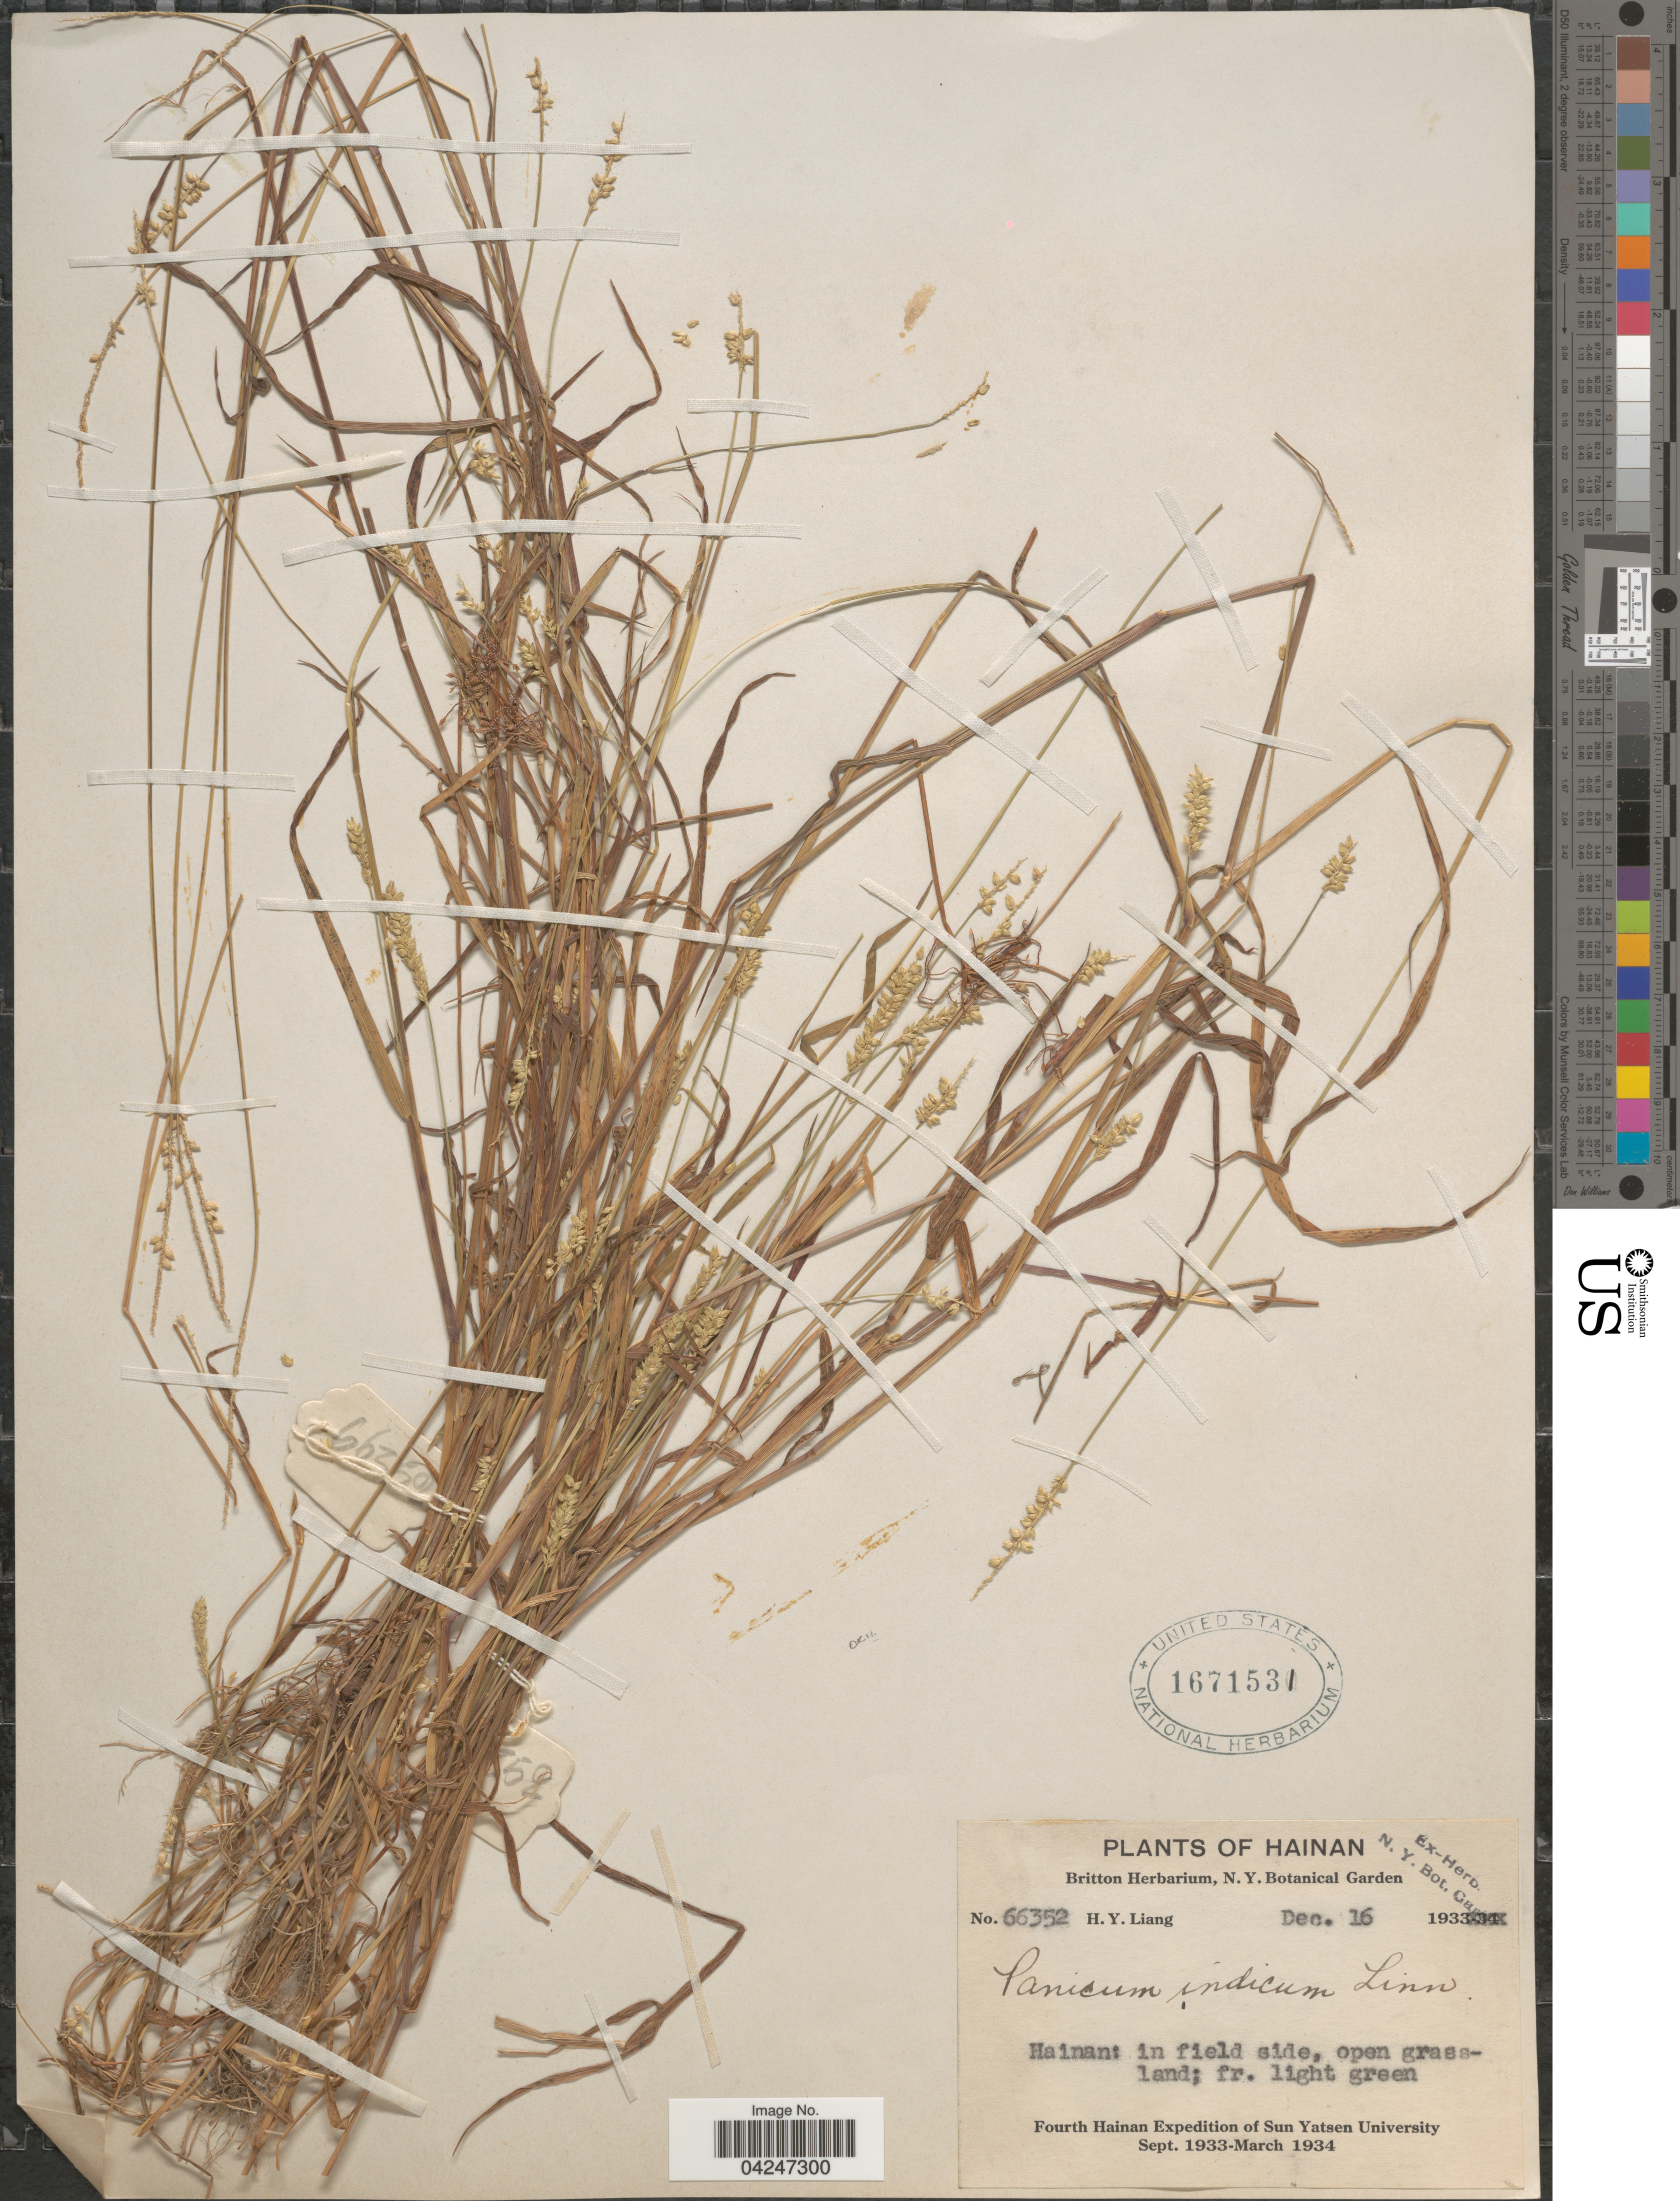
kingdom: Plantae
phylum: Tracheophyta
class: Liliopsida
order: Poales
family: Poaceae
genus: Sacciolepis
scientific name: Sacciolepis indica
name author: (L.) Chase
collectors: H. Y. Liang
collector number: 66352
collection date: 1933-12-16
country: China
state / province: Hainan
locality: In field side, open grassland. Fourth Hainan Expedition of Sun Yatsen University Sept. 1933-March 1934.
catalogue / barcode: US 1671531